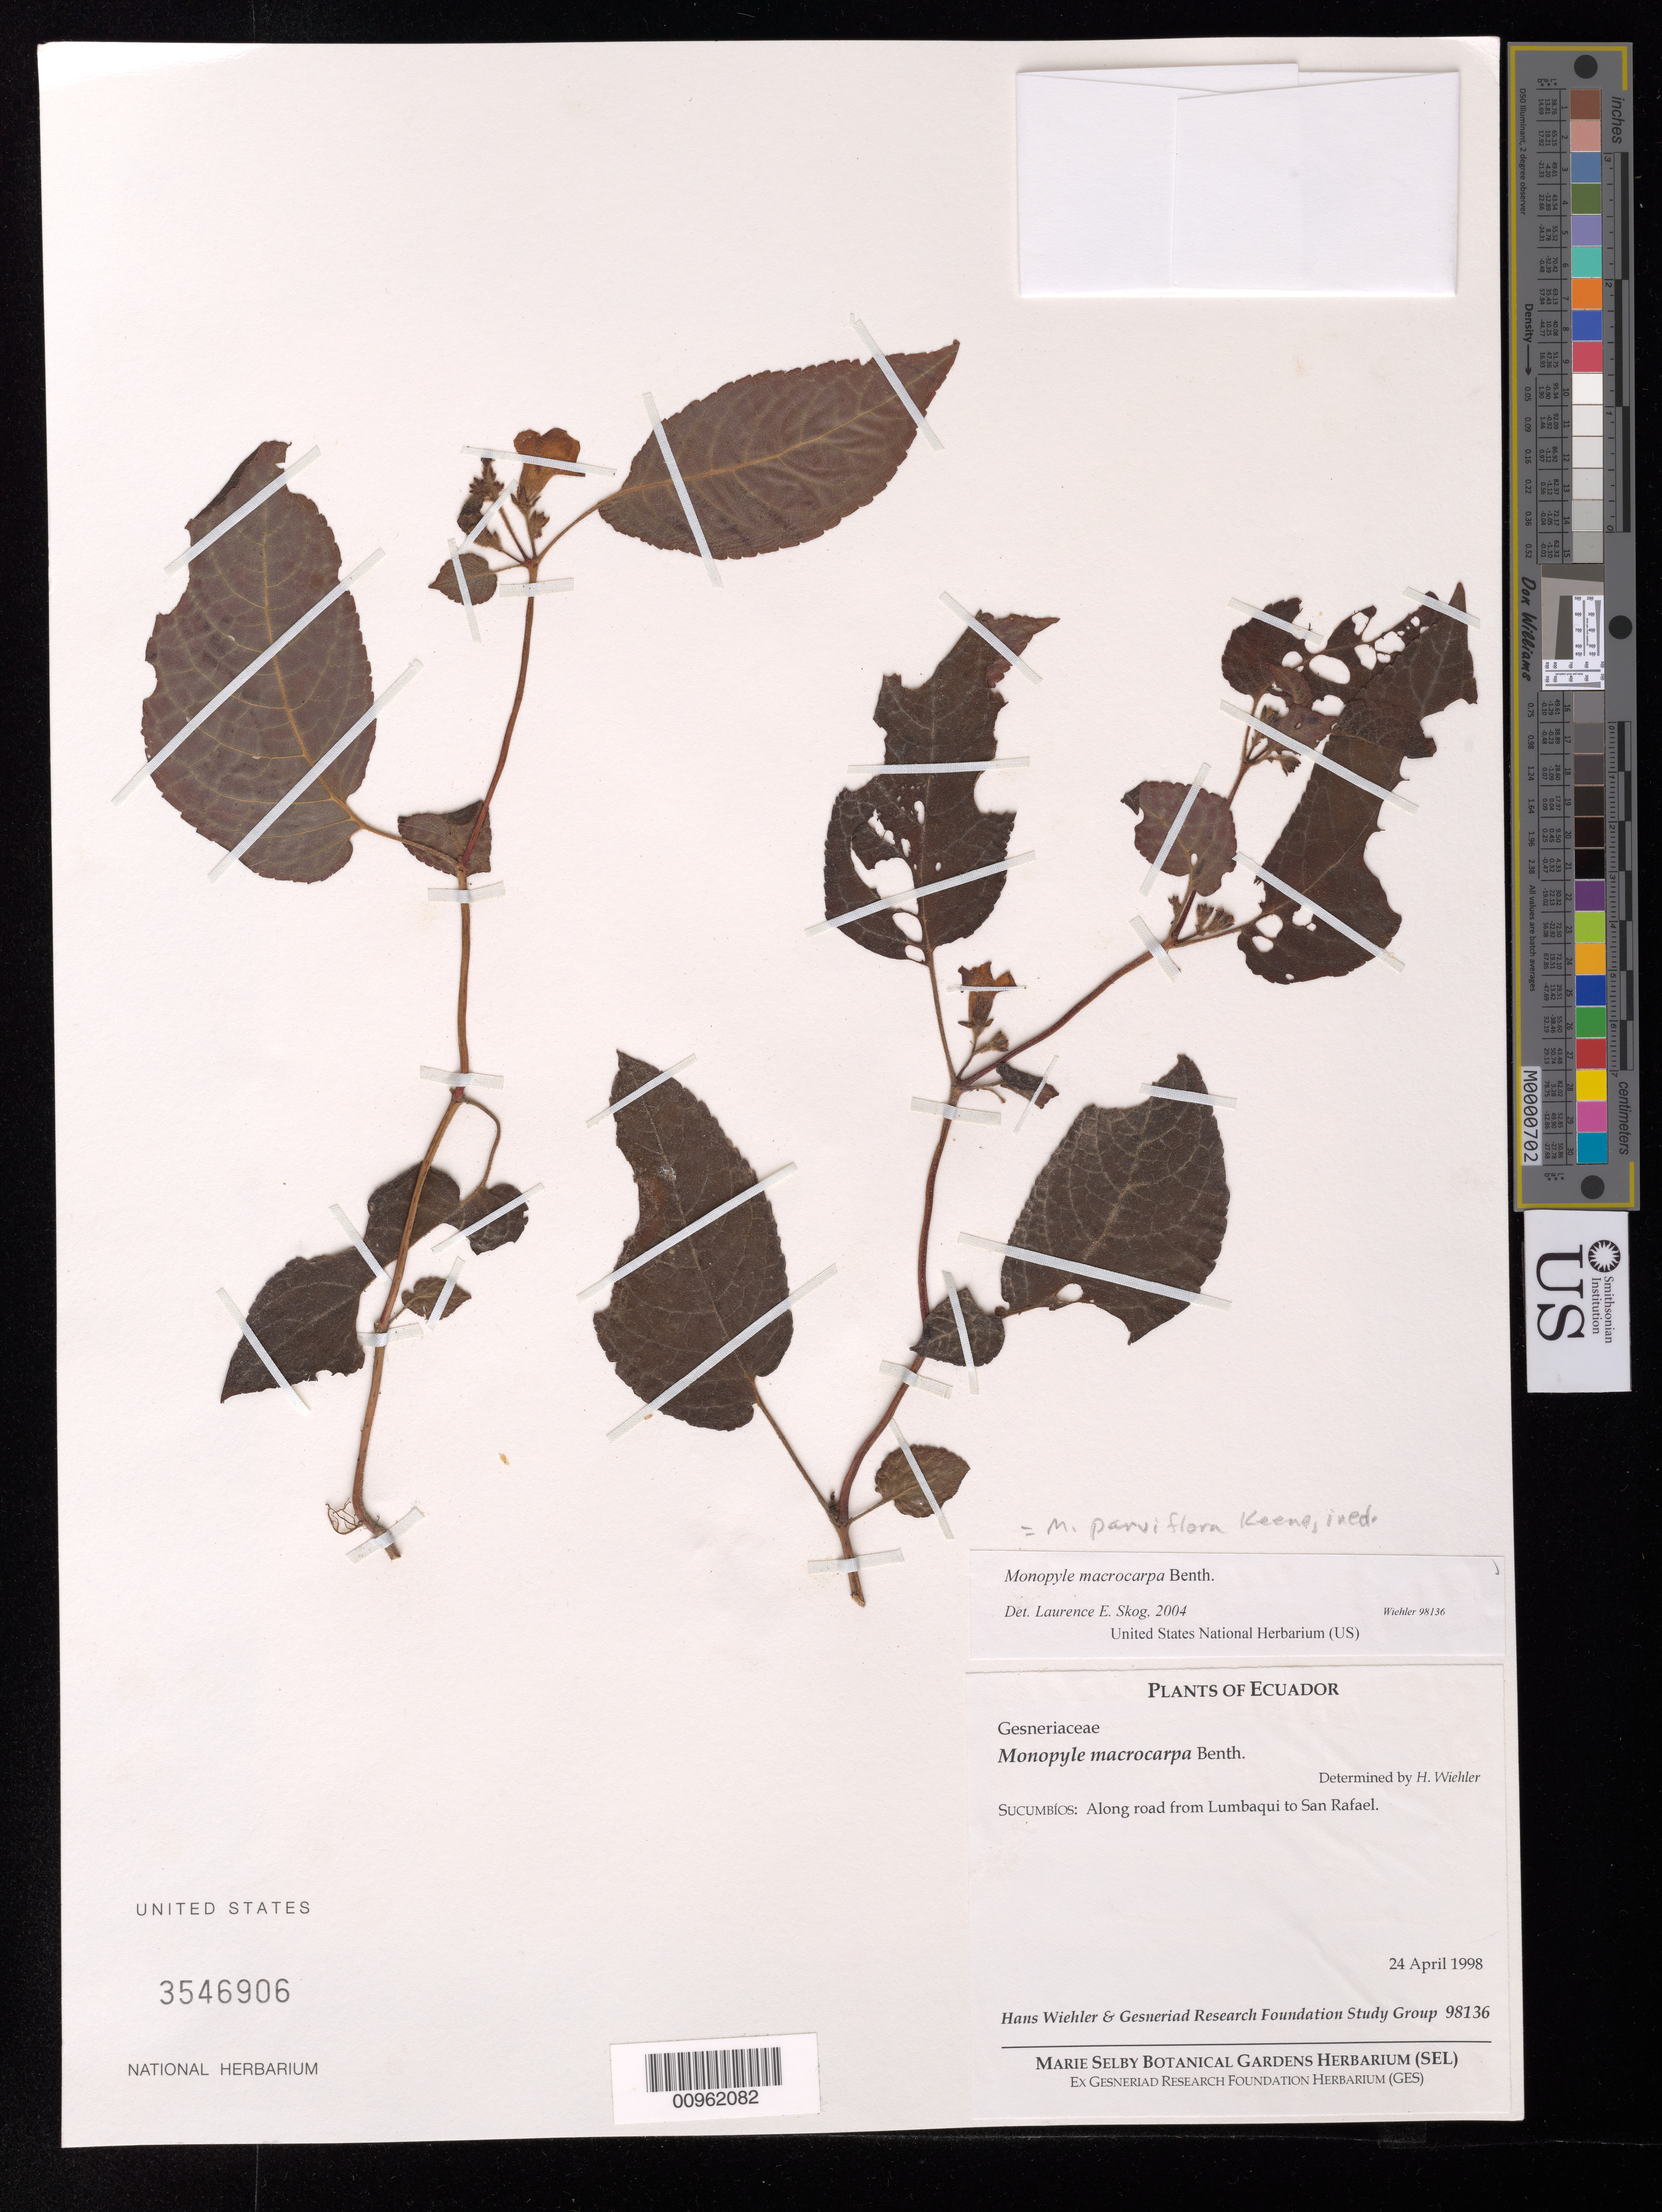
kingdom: Plantae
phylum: Tracheophyta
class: Magnoliopsida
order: Lamiales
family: Gesneriaceae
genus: Monopyle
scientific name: Monopyle macrocarpa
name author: Benth.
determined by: Skog, Laurence E.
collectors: H. J. Wiehler & GRF Study Group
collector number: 98136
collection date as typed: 24 Apr 1998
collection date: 1998-04-24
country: Ecuador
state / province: Sucumbíos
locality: Sucumbíos: along road from Lumbaqui to San Rafael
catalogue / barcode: US 3546906